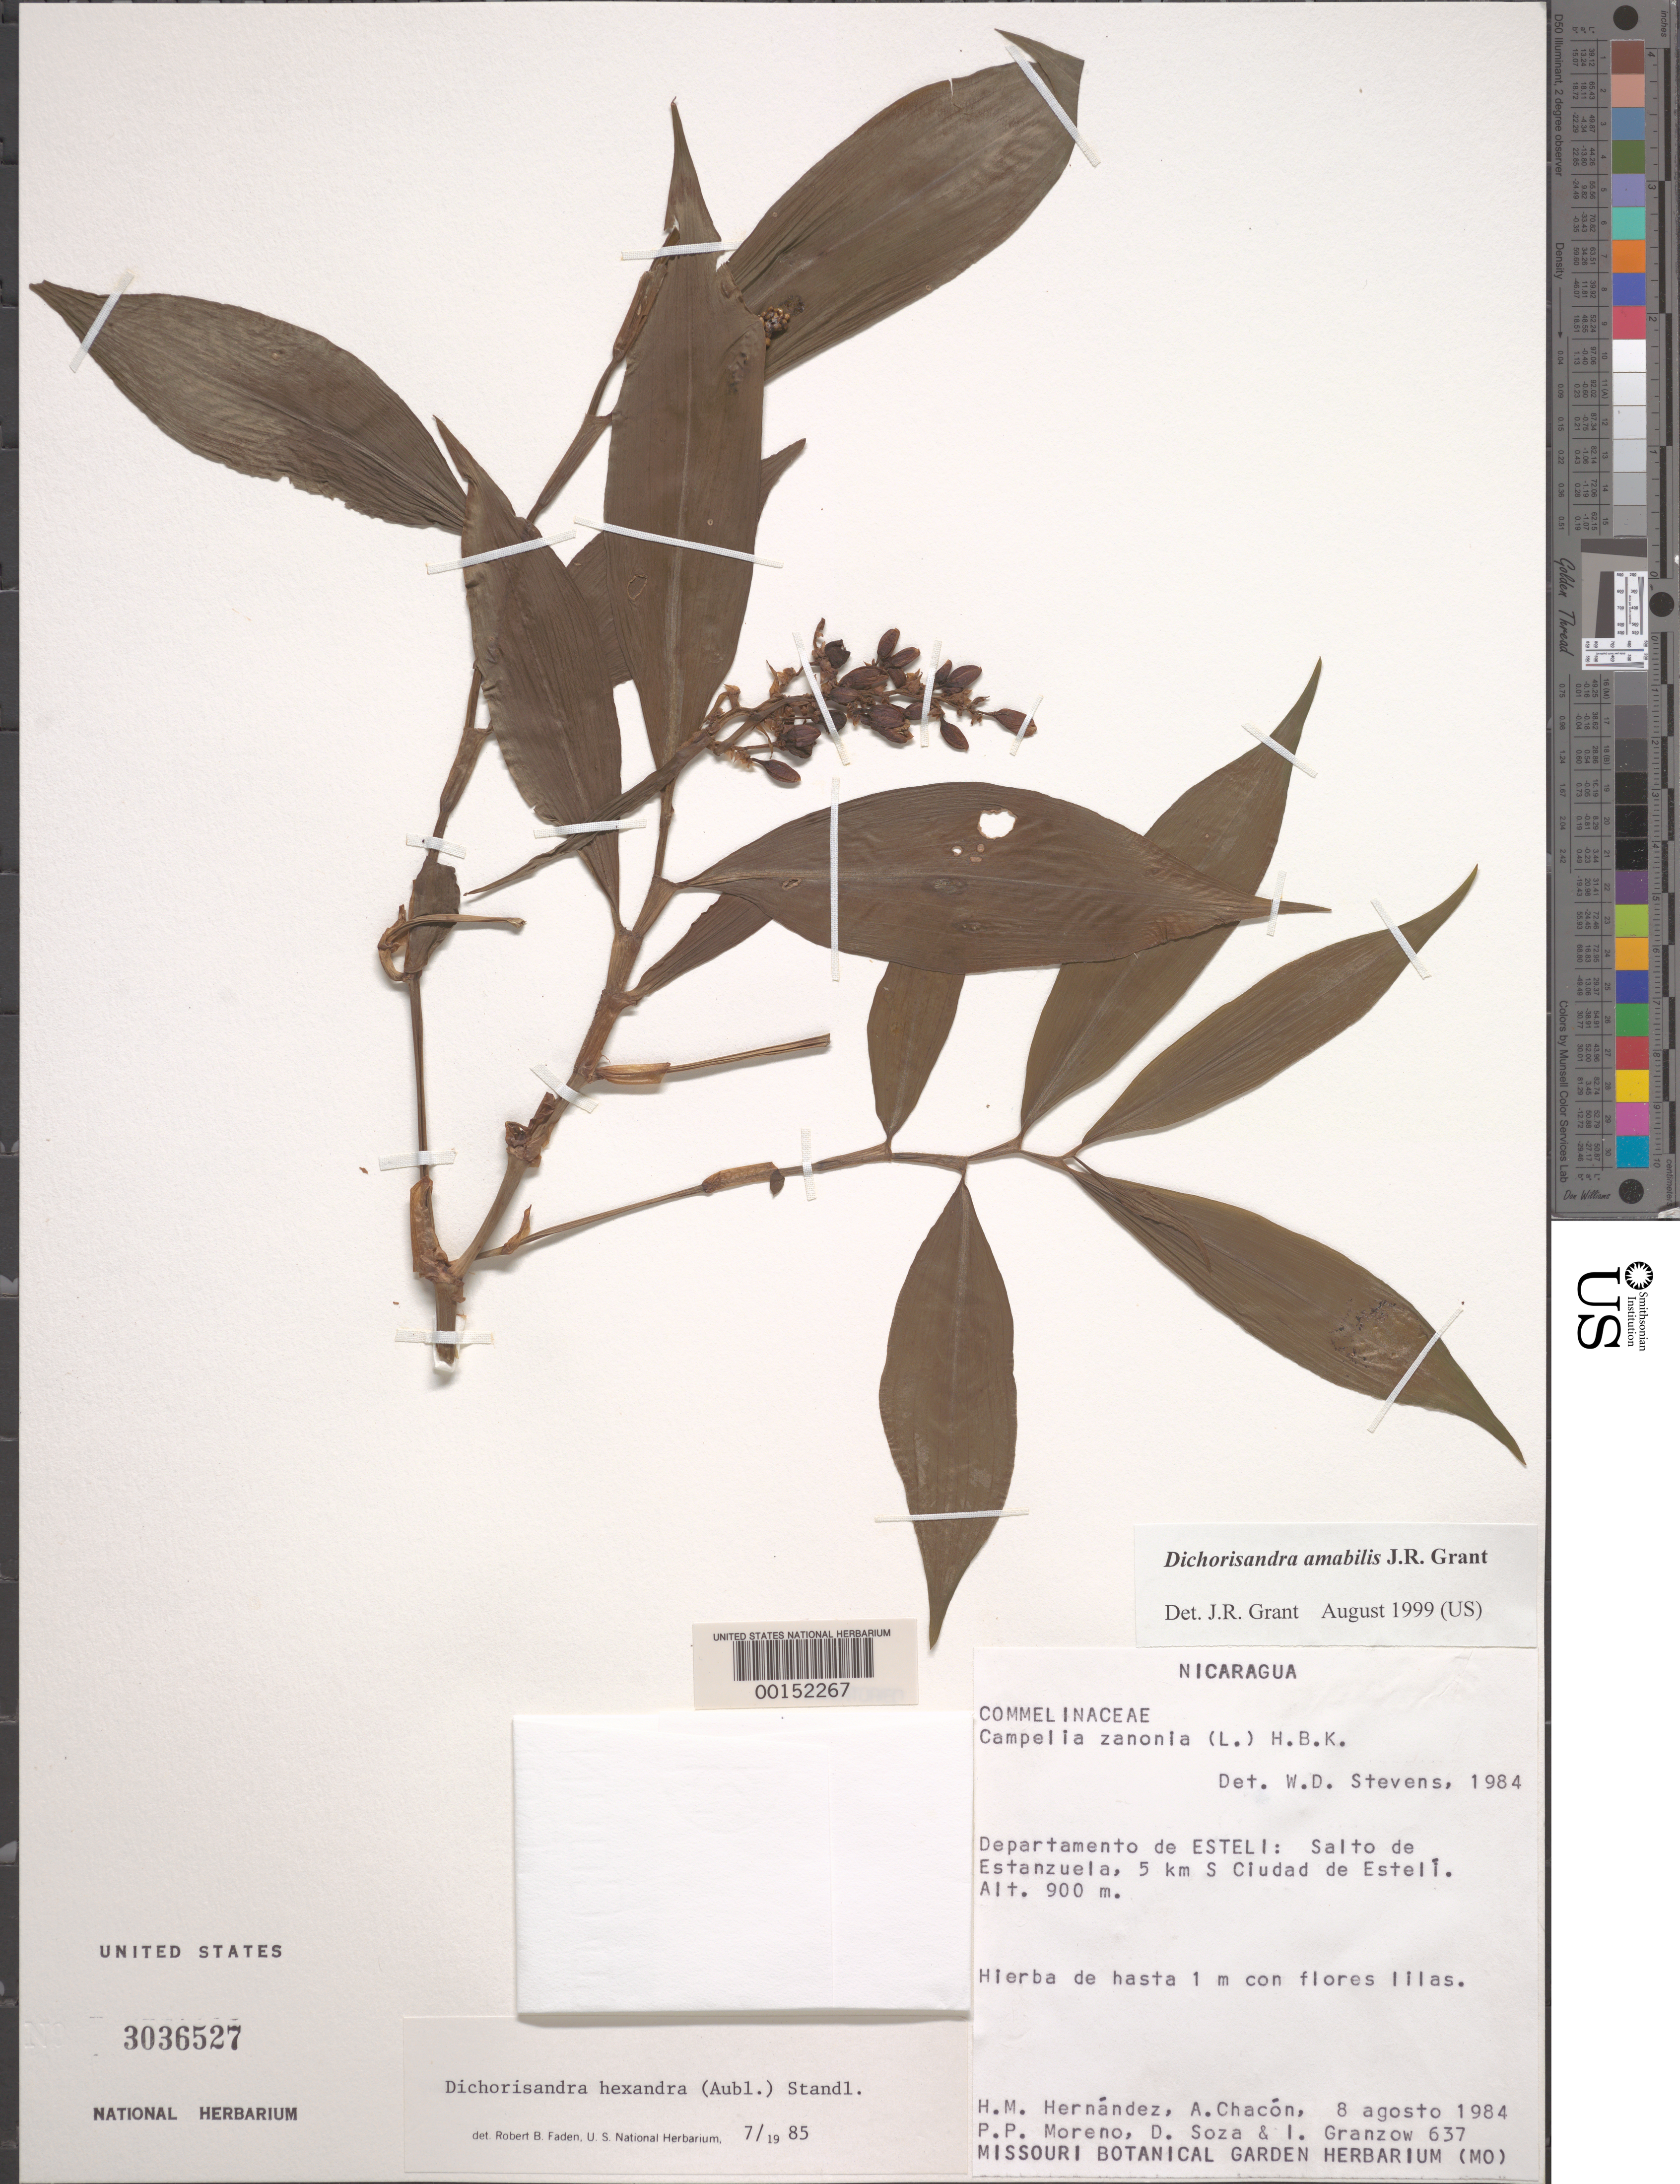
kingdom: Plantae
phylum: Tracheophyta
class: Liliopsida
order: Commelinales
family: Commelinaceae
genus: Dichorisandra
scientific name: Dichorisandra hexandra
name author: (Aubl.) Standl.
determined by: Faden, Robert B., (US), Smithsonian Institution - National Museum of Natural History (UNITED STATES)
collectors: H. M. Hernandez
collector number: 637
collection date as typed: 08 Aug 1984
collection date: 1984-08-08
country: Nicaragua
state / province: Estelí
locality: Salto de estanzuela, s of ciudad de esteli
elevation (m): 900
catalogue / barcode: US 3036527